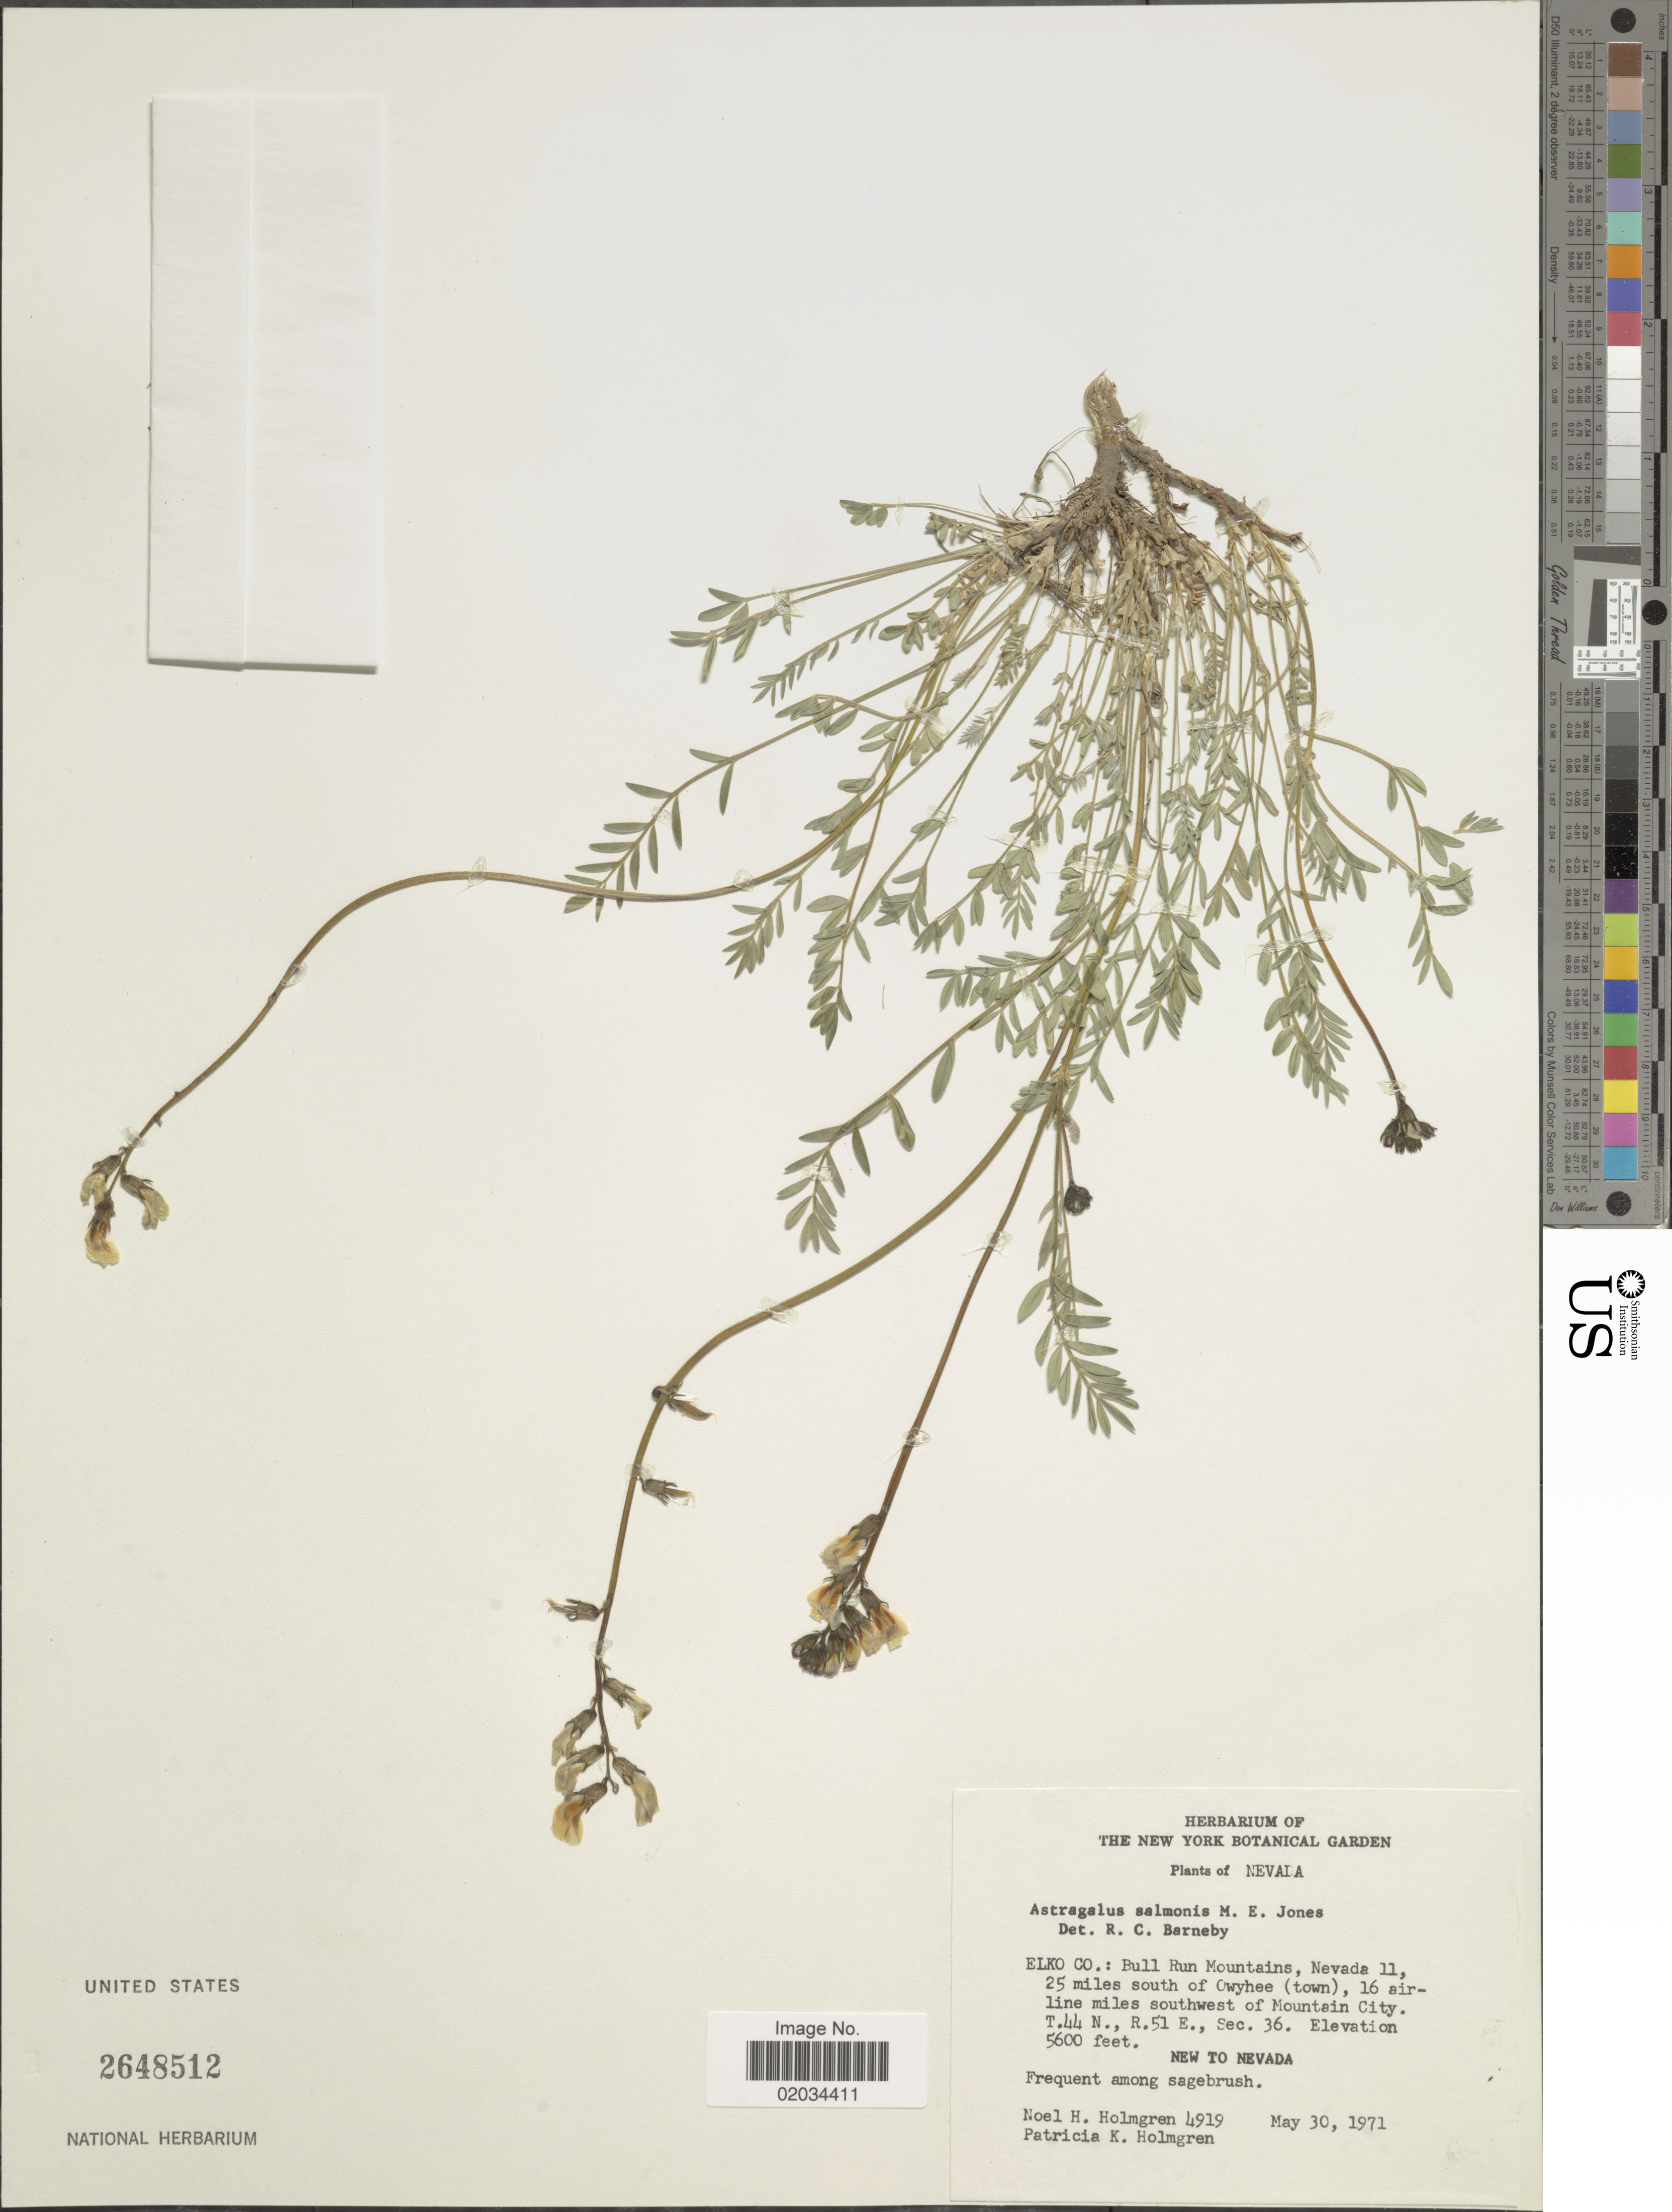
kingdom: Plantae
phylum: Tracheophyta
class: Magnoliopsida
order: Fabales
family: Fabaceae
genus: Astragalus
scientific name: Astragalus salmonis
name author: M.E. Jones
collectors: N. H. Holmgren & P. K. Holmgren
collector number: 4919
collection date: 1971-05-30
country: United States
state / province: Nevada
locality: Elko Co., Bull Run Mountains, Nevada 11, 25 miles south of Owyhee (town), 16 airline miles southwest of Mountain City, T44N, R51E, Sec 36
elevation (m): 1707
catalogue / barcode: US 2648512